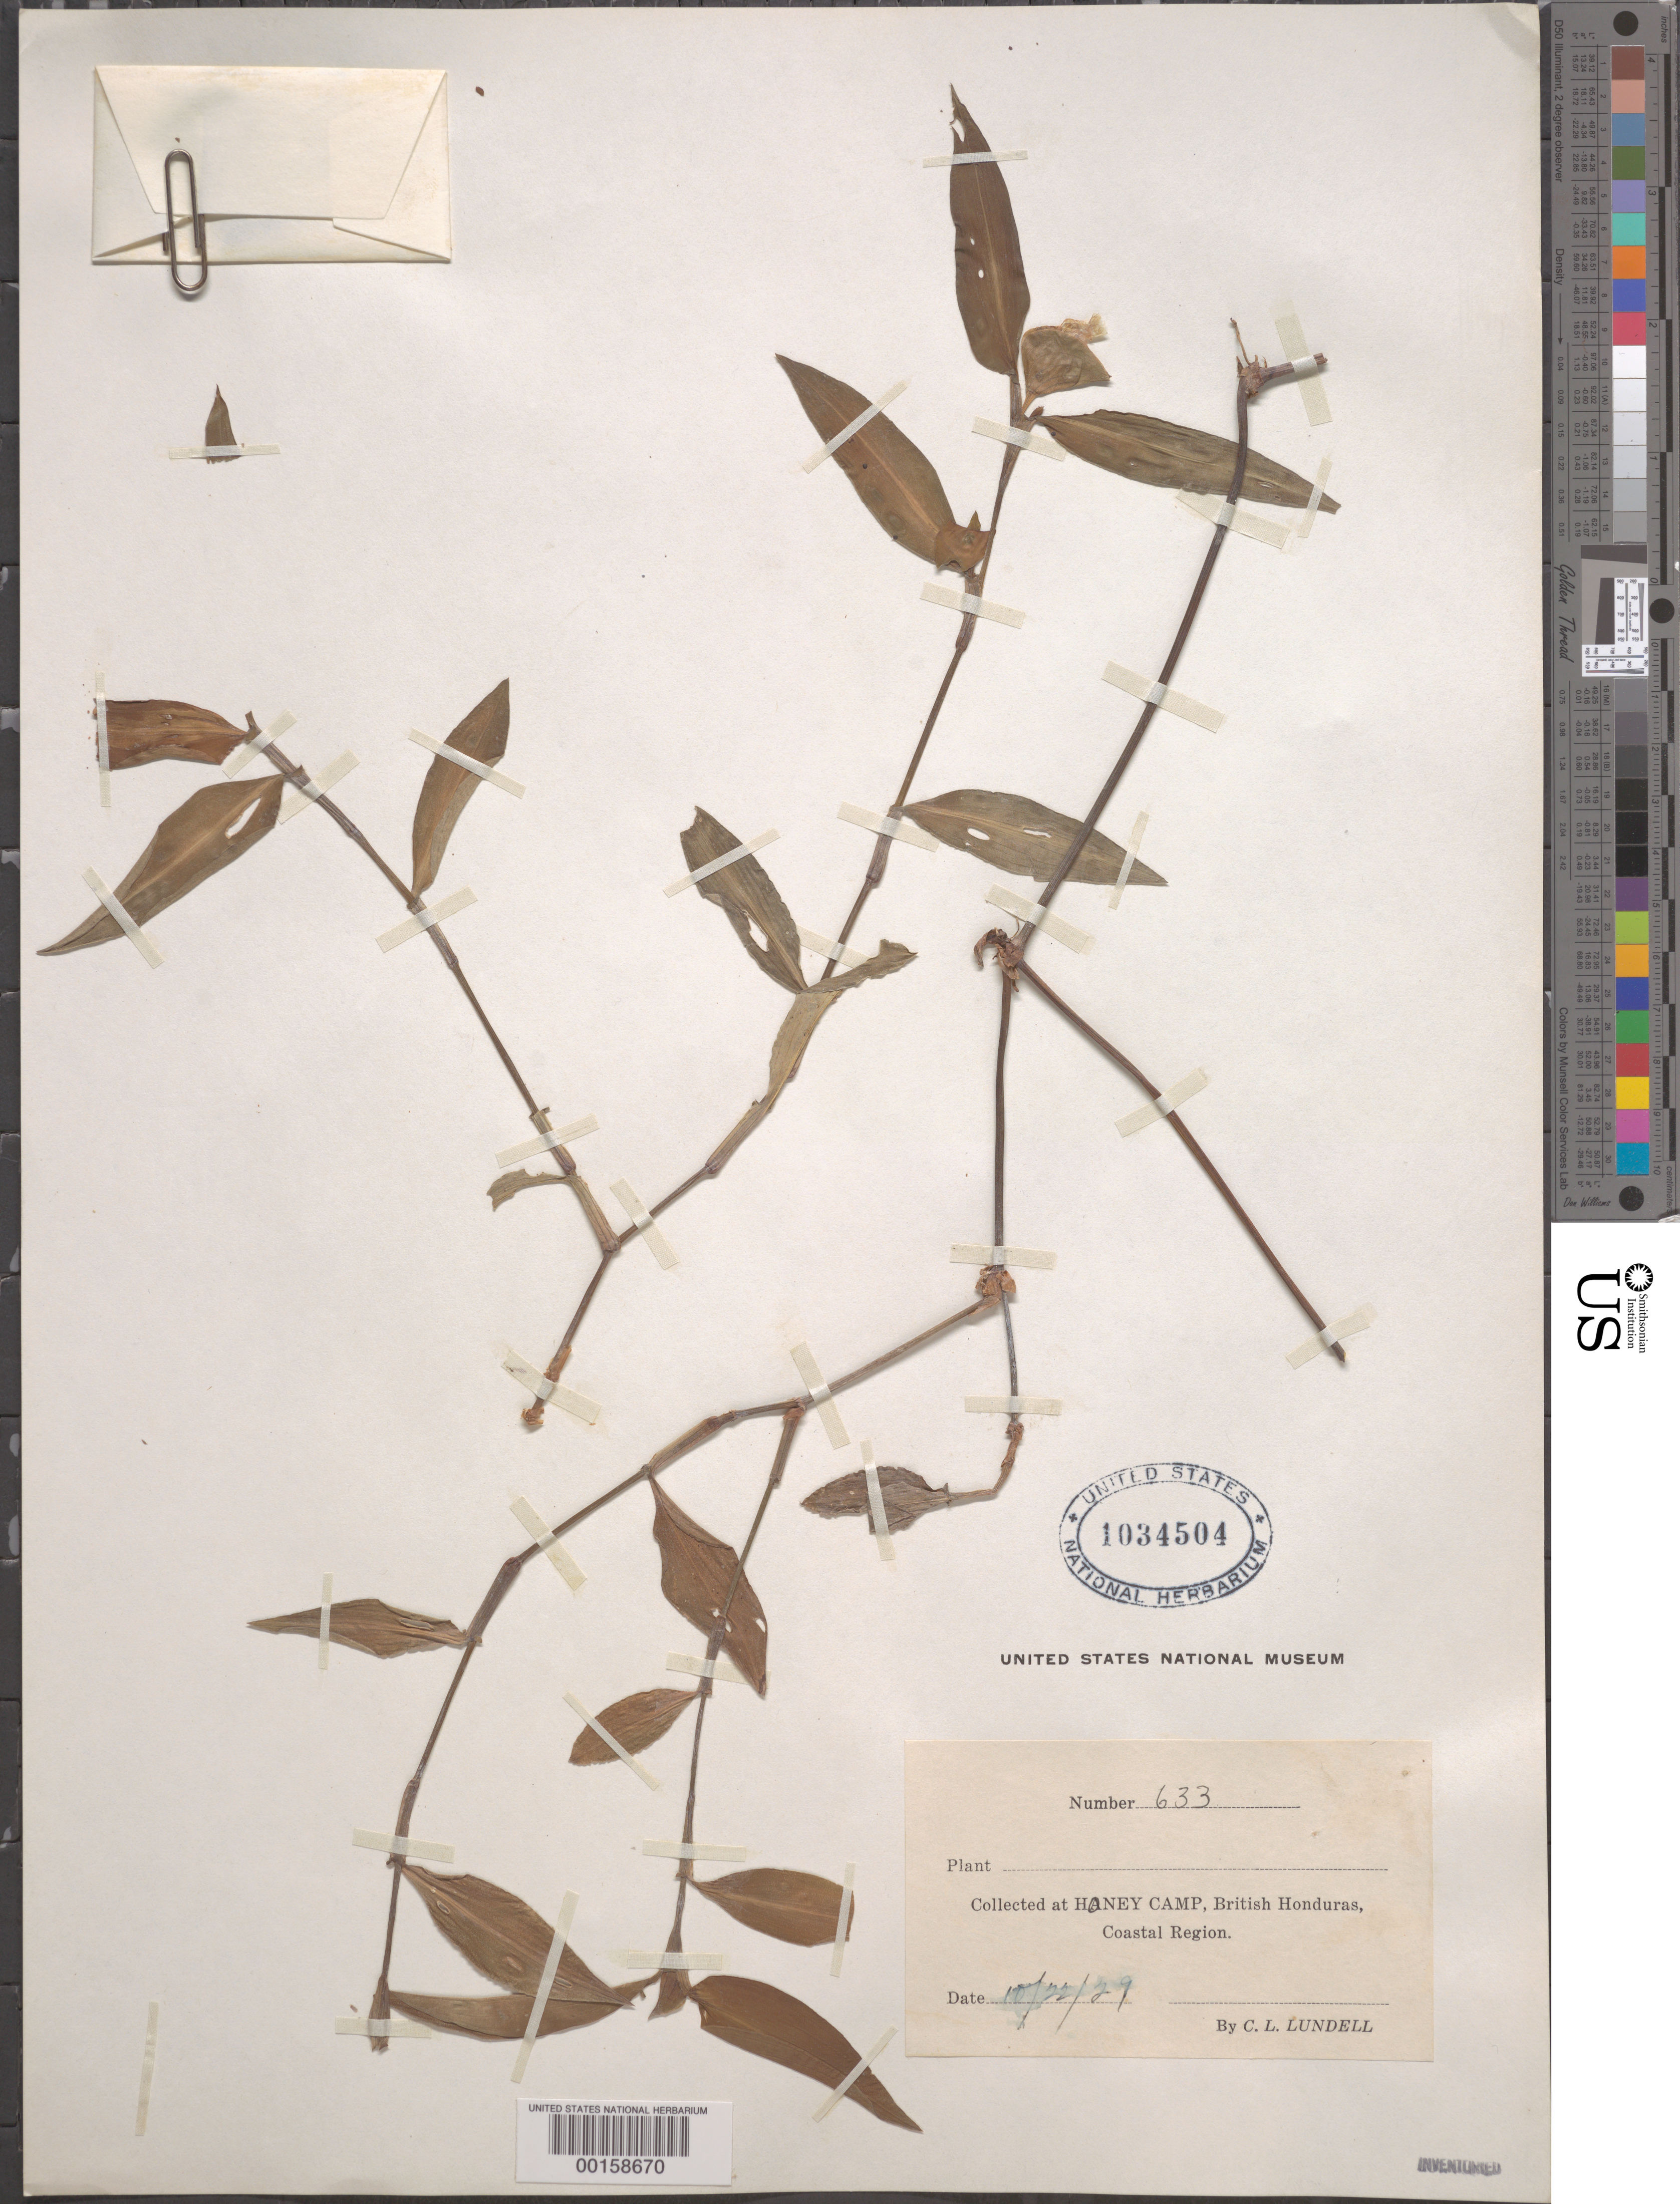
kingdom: Plantae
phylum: Tracheophyta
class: Liliopsida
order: Commelinales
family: Commelinaceae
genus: Commelina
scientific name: Commelina erecta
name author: L.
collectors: C. L. Lundell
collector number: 633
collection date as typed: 22 Oct 1929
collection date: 1929-10-22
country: Belize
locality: Coastal region; Honey Camp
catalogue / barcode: US 1034504